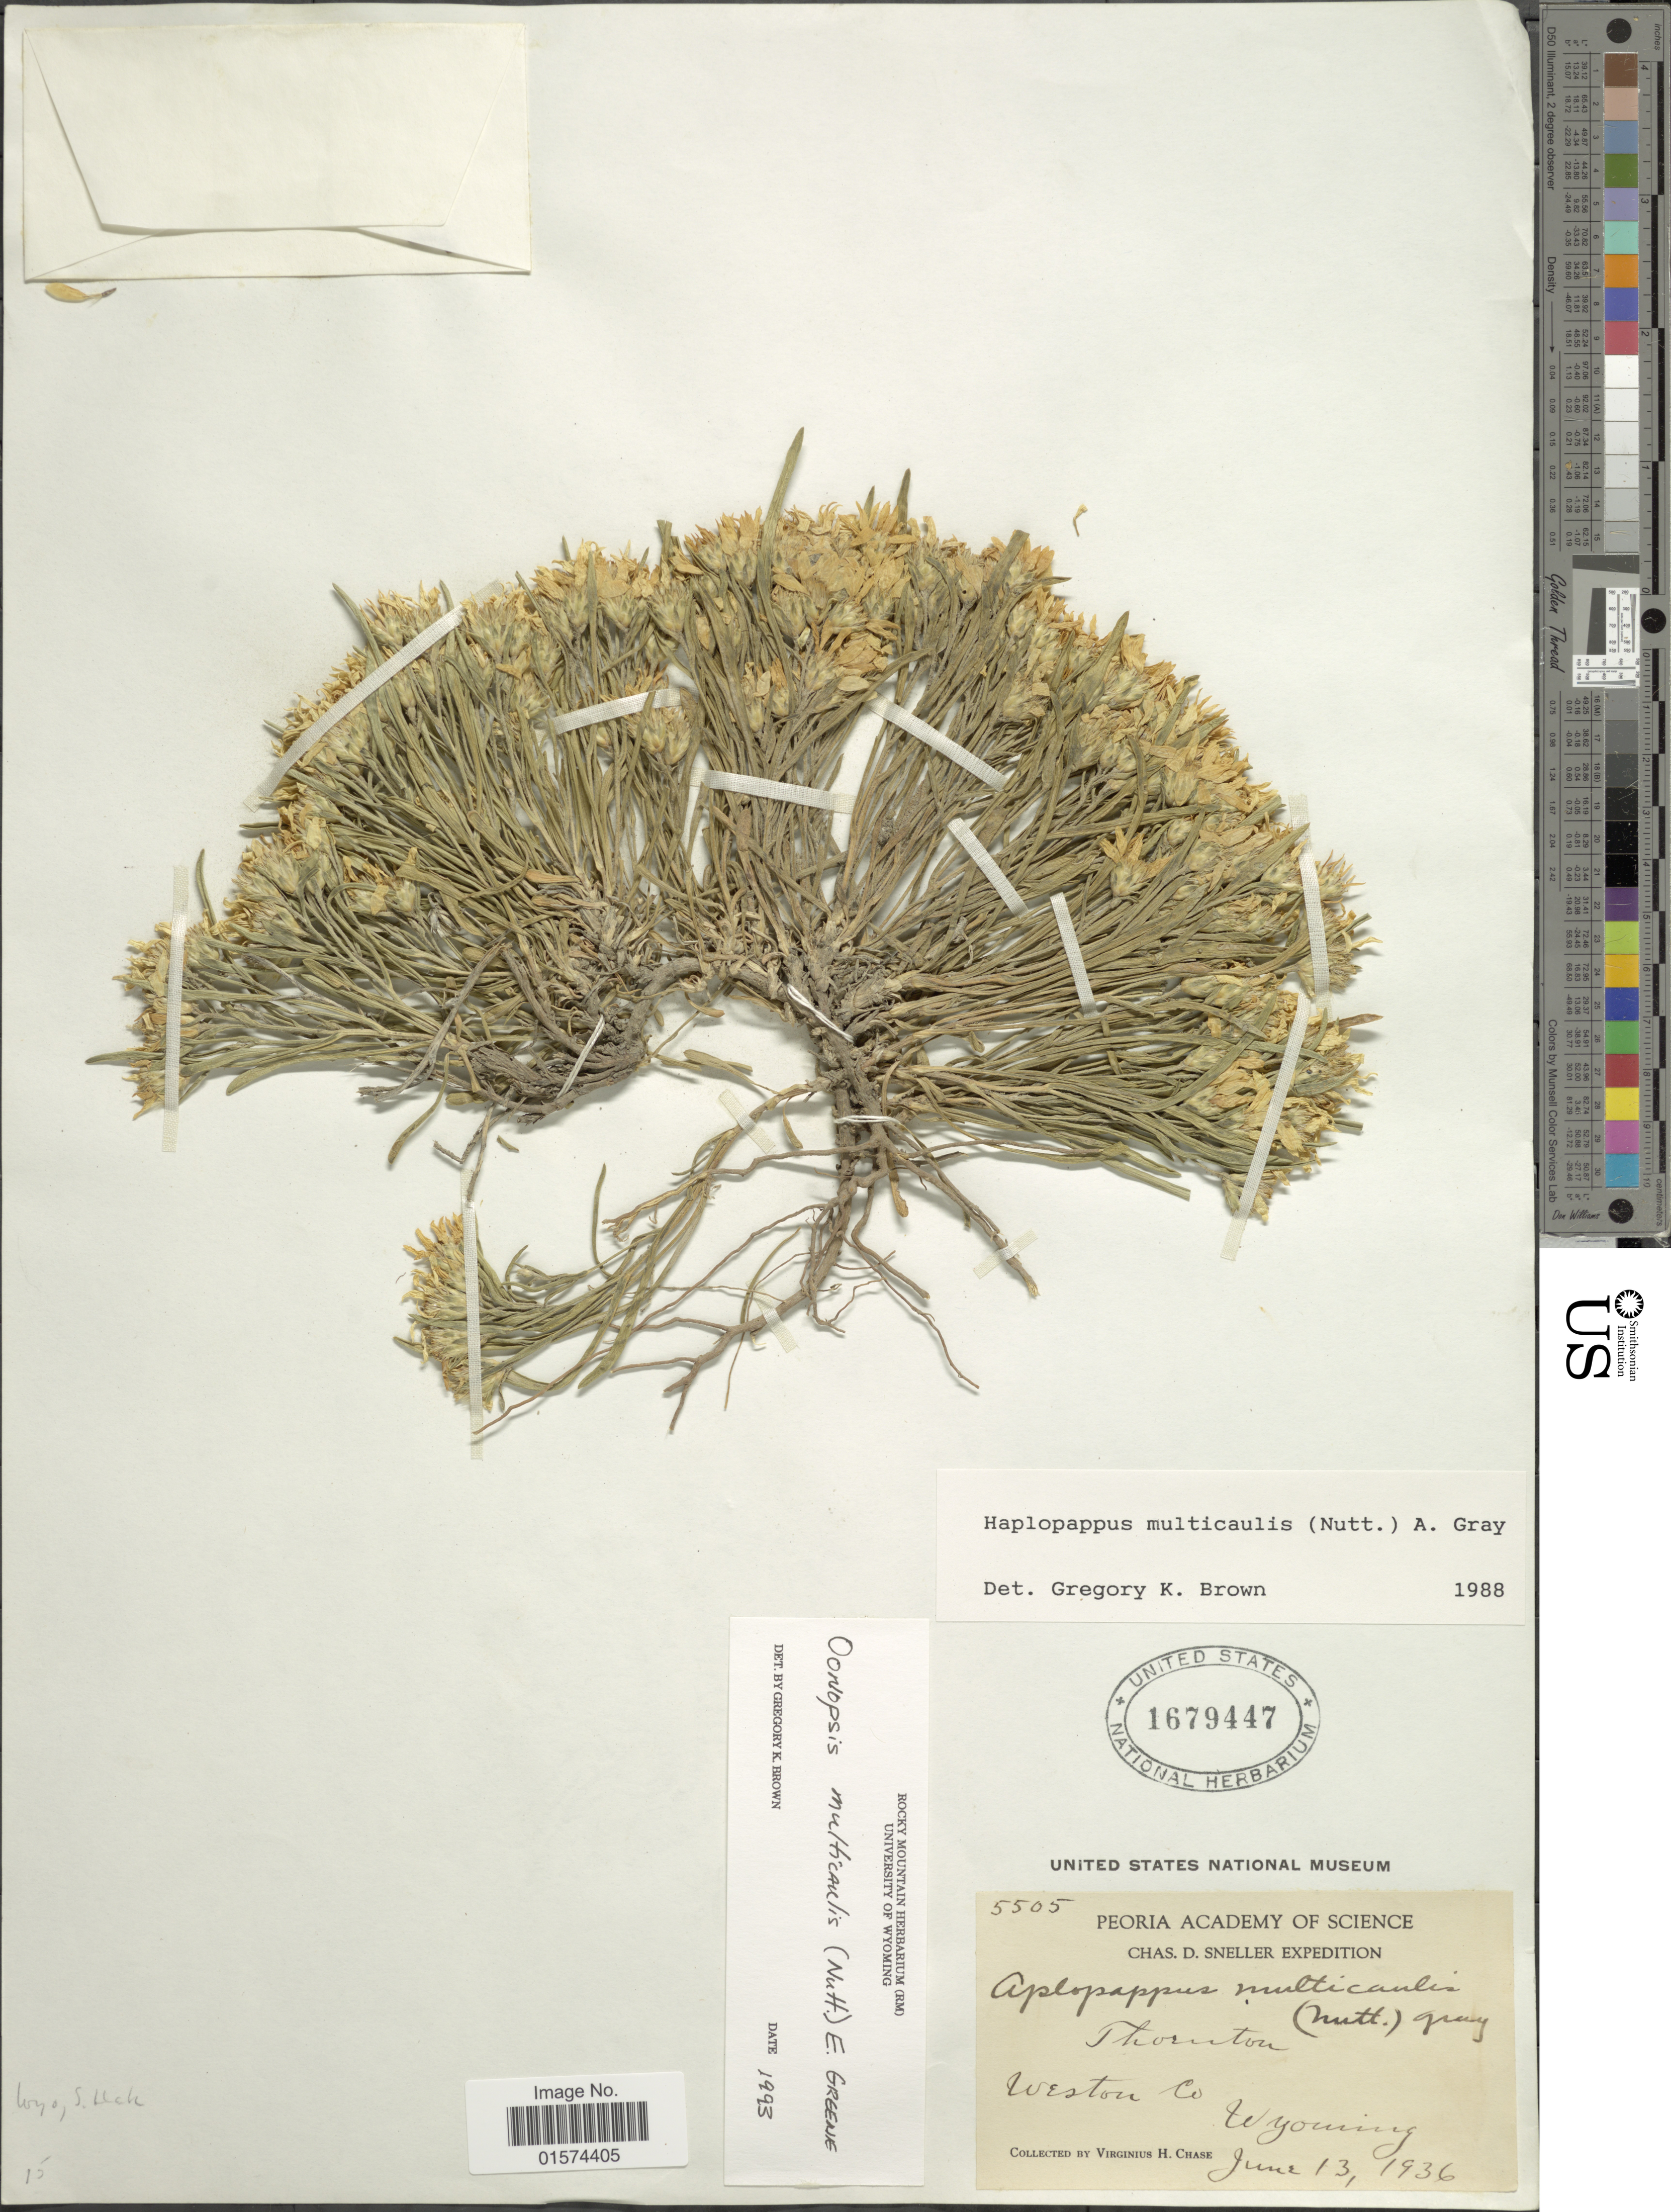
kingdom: Plantae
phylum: Tracheophyta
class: Magnoliopsida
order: Asterales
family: Asteraceae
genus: Oonopsis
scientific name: Oonopsis multicaulis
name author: (Nutt.) Greene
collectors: V. H. Chase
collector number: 5505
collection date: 1936-06-13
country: United States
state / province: Wyoming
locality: Thornton, Weston Co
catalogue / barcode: US 1679447